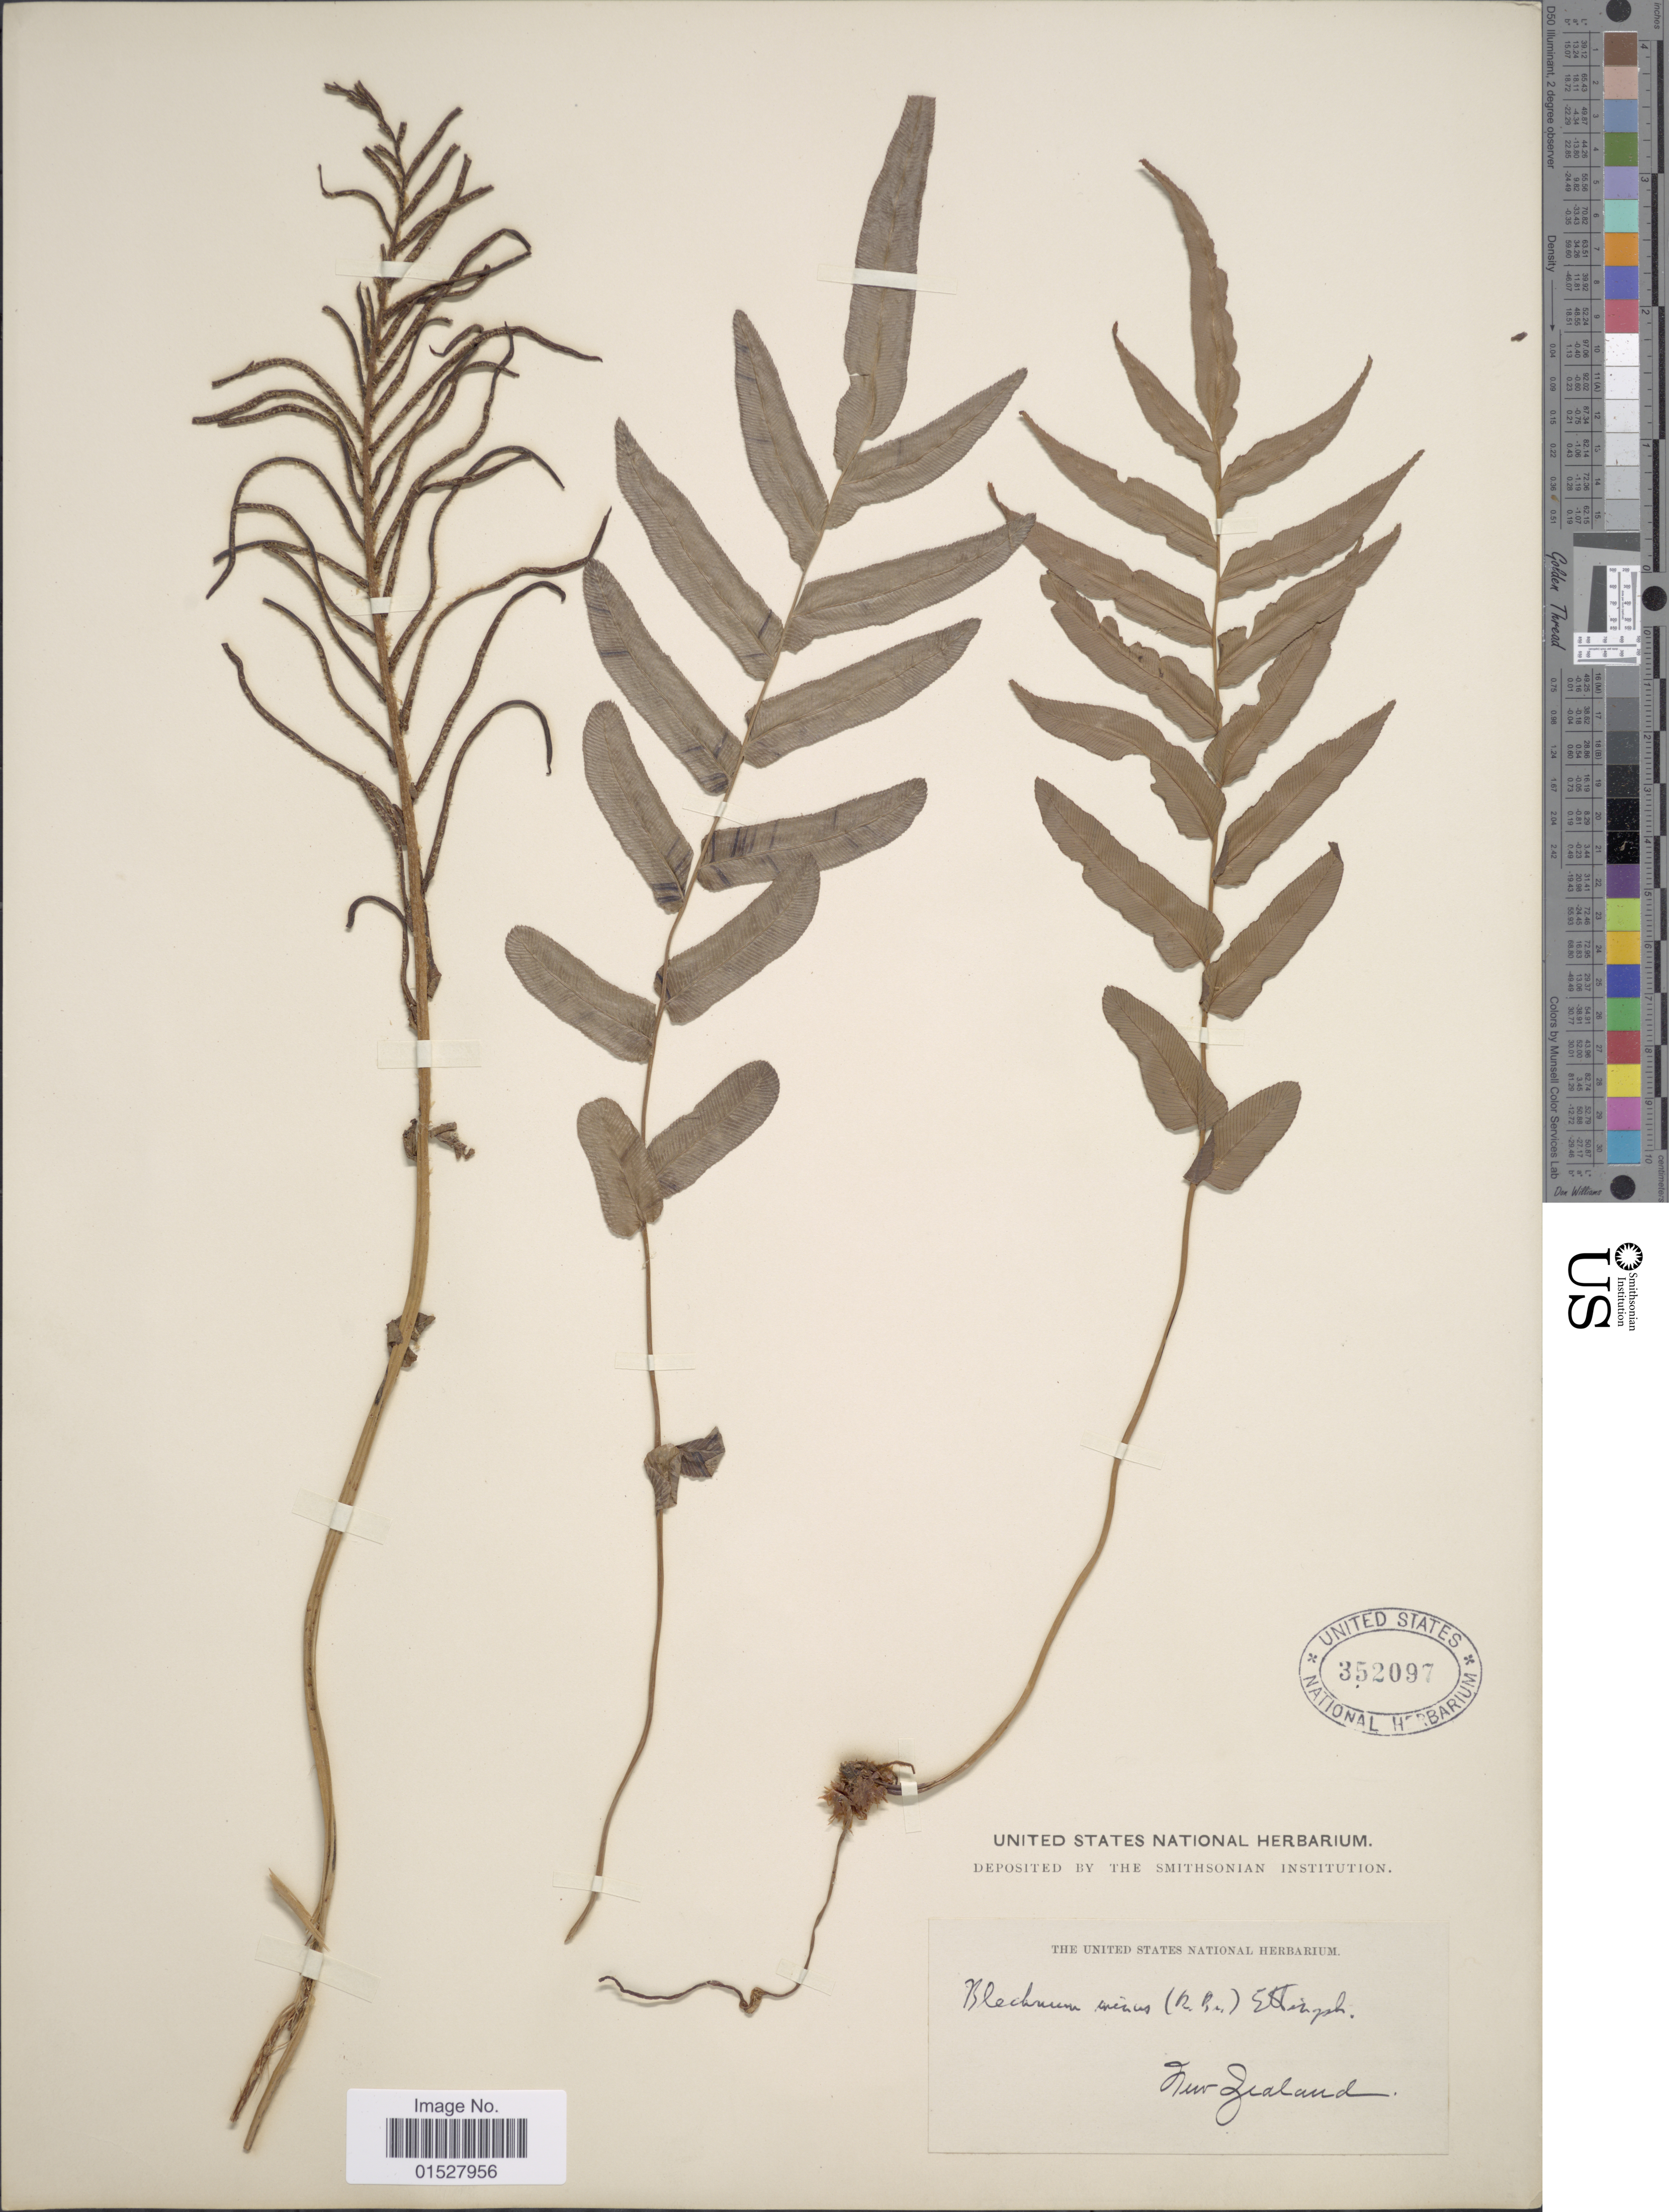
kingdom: Plantae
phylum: Tracheophyta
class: Polypodiopsida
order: Polypodiales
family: Blechnaceae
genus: Blechnum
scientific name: Blechnum minus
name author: (R. Br.) Ettingsh.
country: New Zealand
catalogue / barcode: US 352097